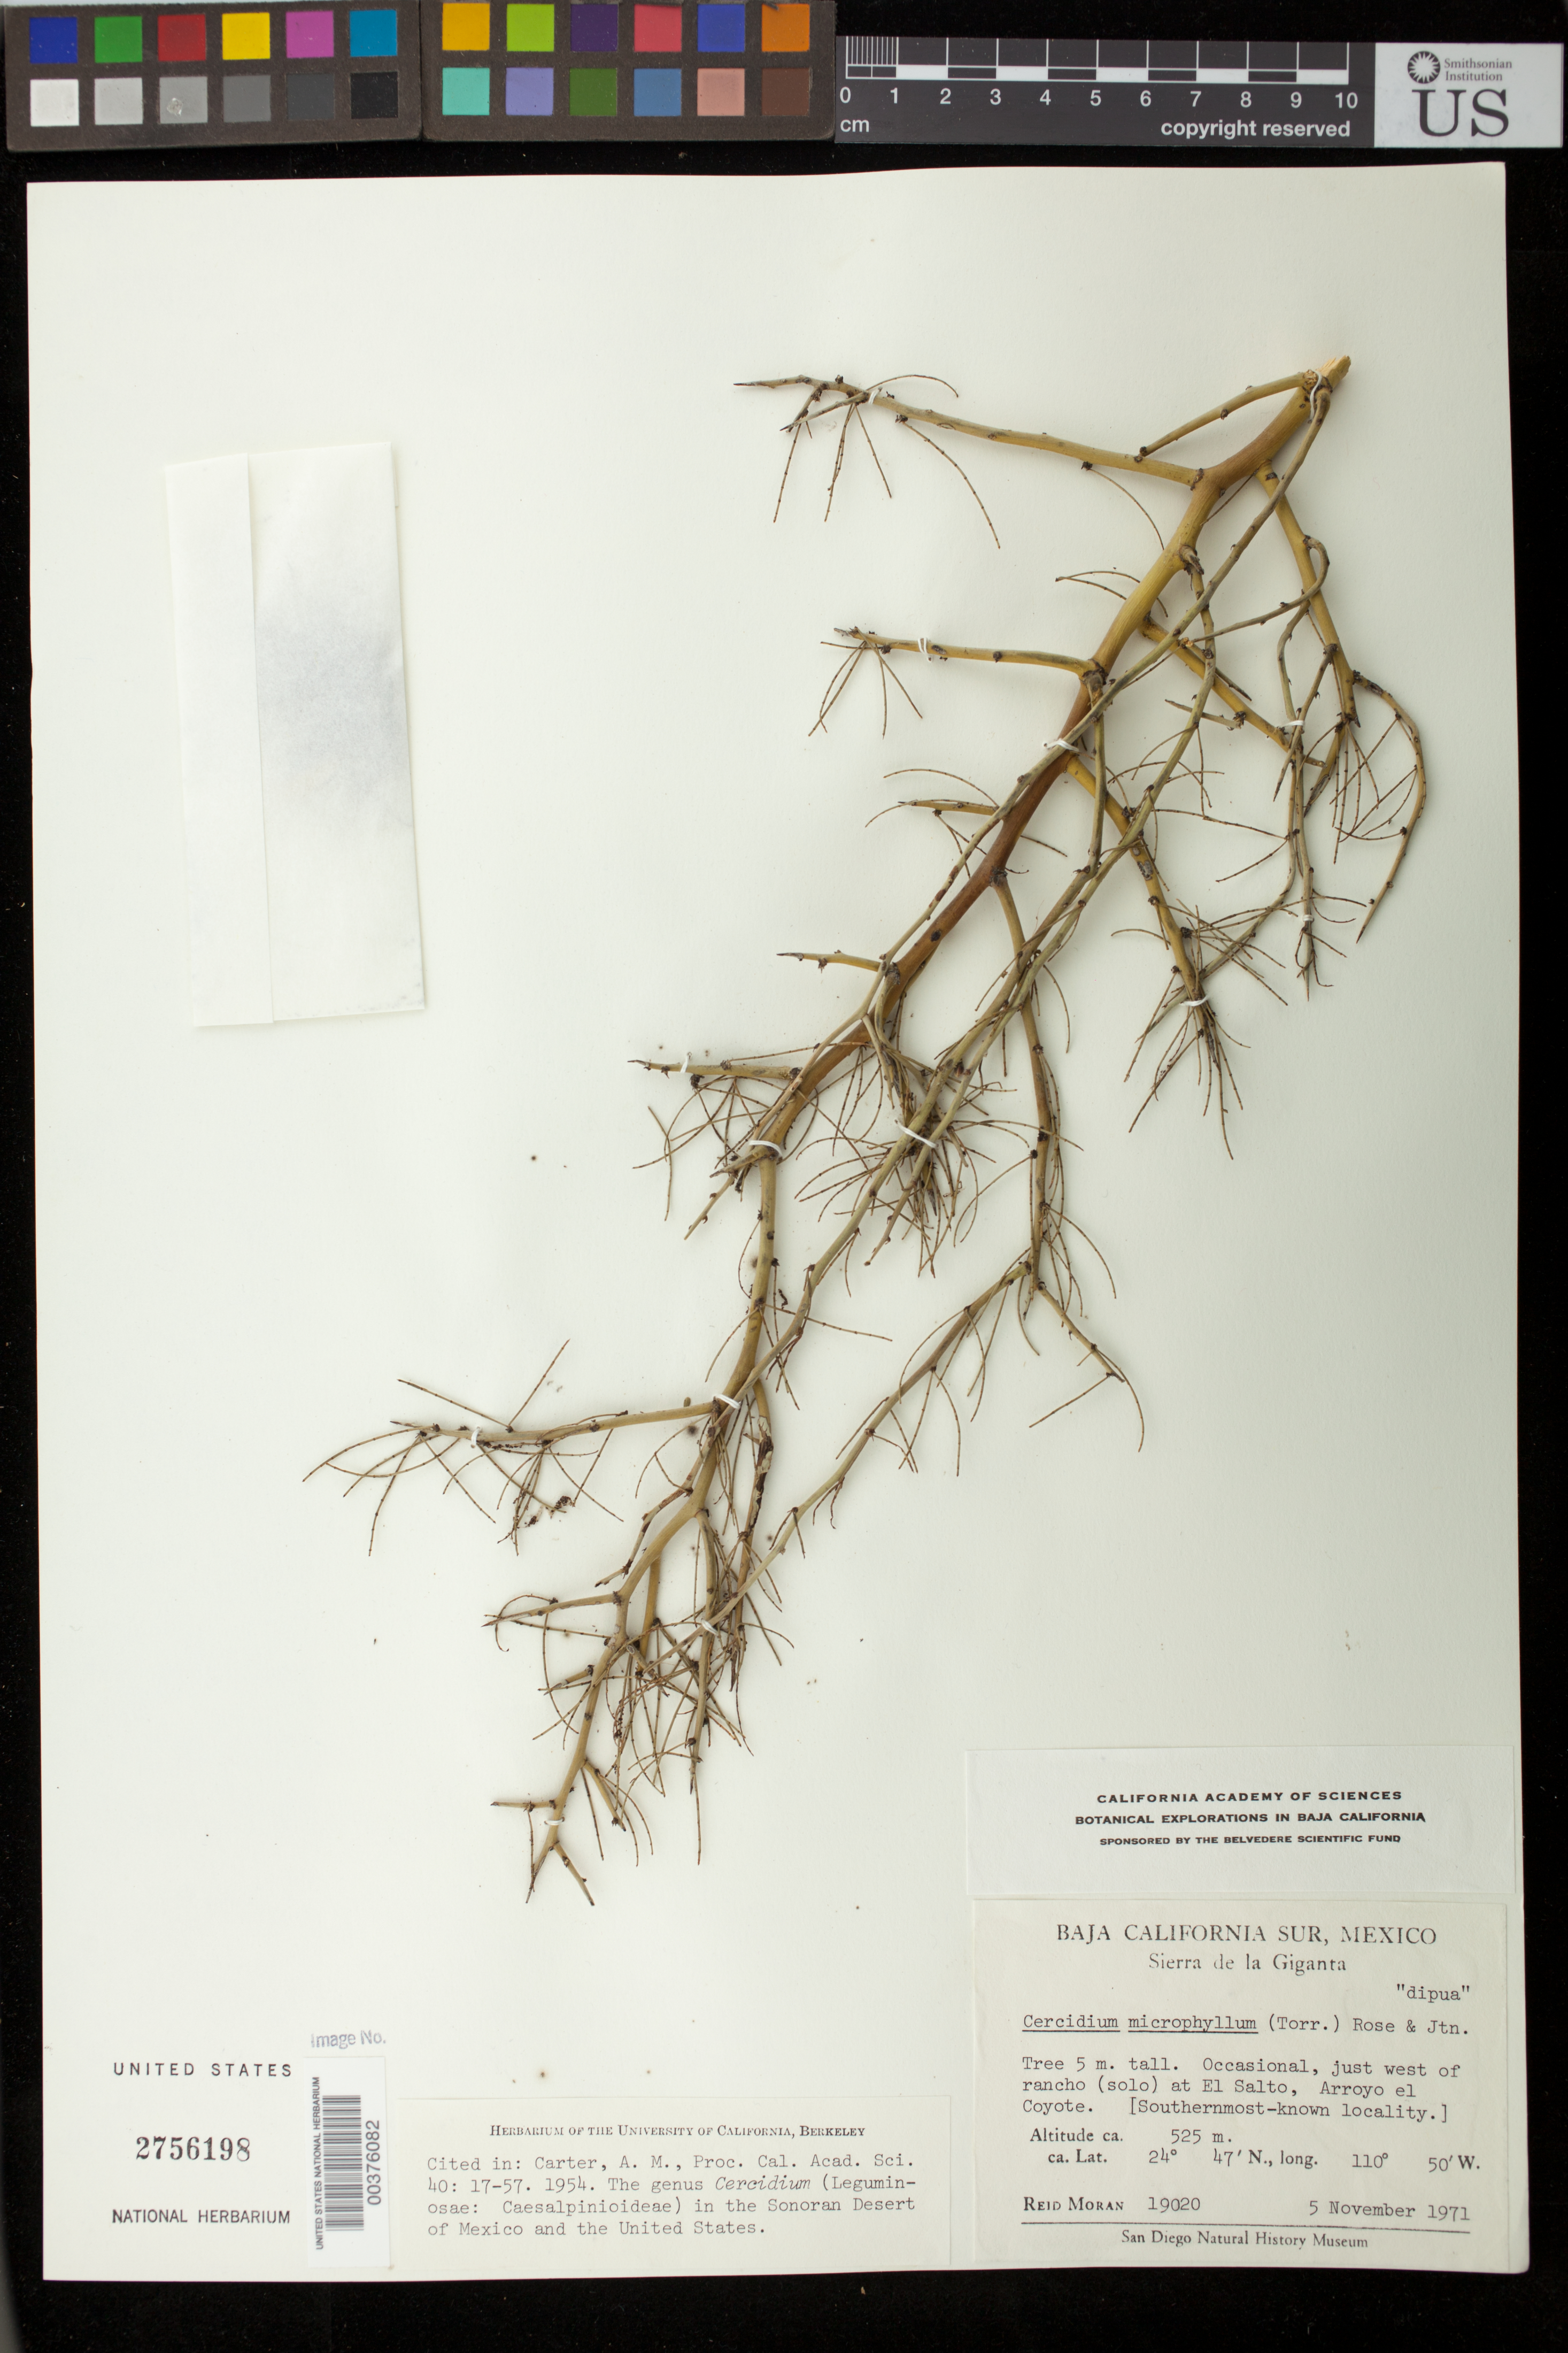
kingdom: Plantae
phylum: Tracheophyta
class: Magnoliopsida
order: Fabales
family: Fabaceae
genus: Parkinsonia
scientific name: Parkinsonia microphylla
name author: Torr.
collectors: R. V. Moran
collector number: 19020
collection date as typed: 05 Nov 1971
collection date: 1971-11-05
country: Mexico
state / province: Baja California Sur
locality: Sierra de la Giganta; just west of rancho (solo) at El Salto, Arroyo El Coyote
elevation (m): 525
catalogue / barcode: US 2756198